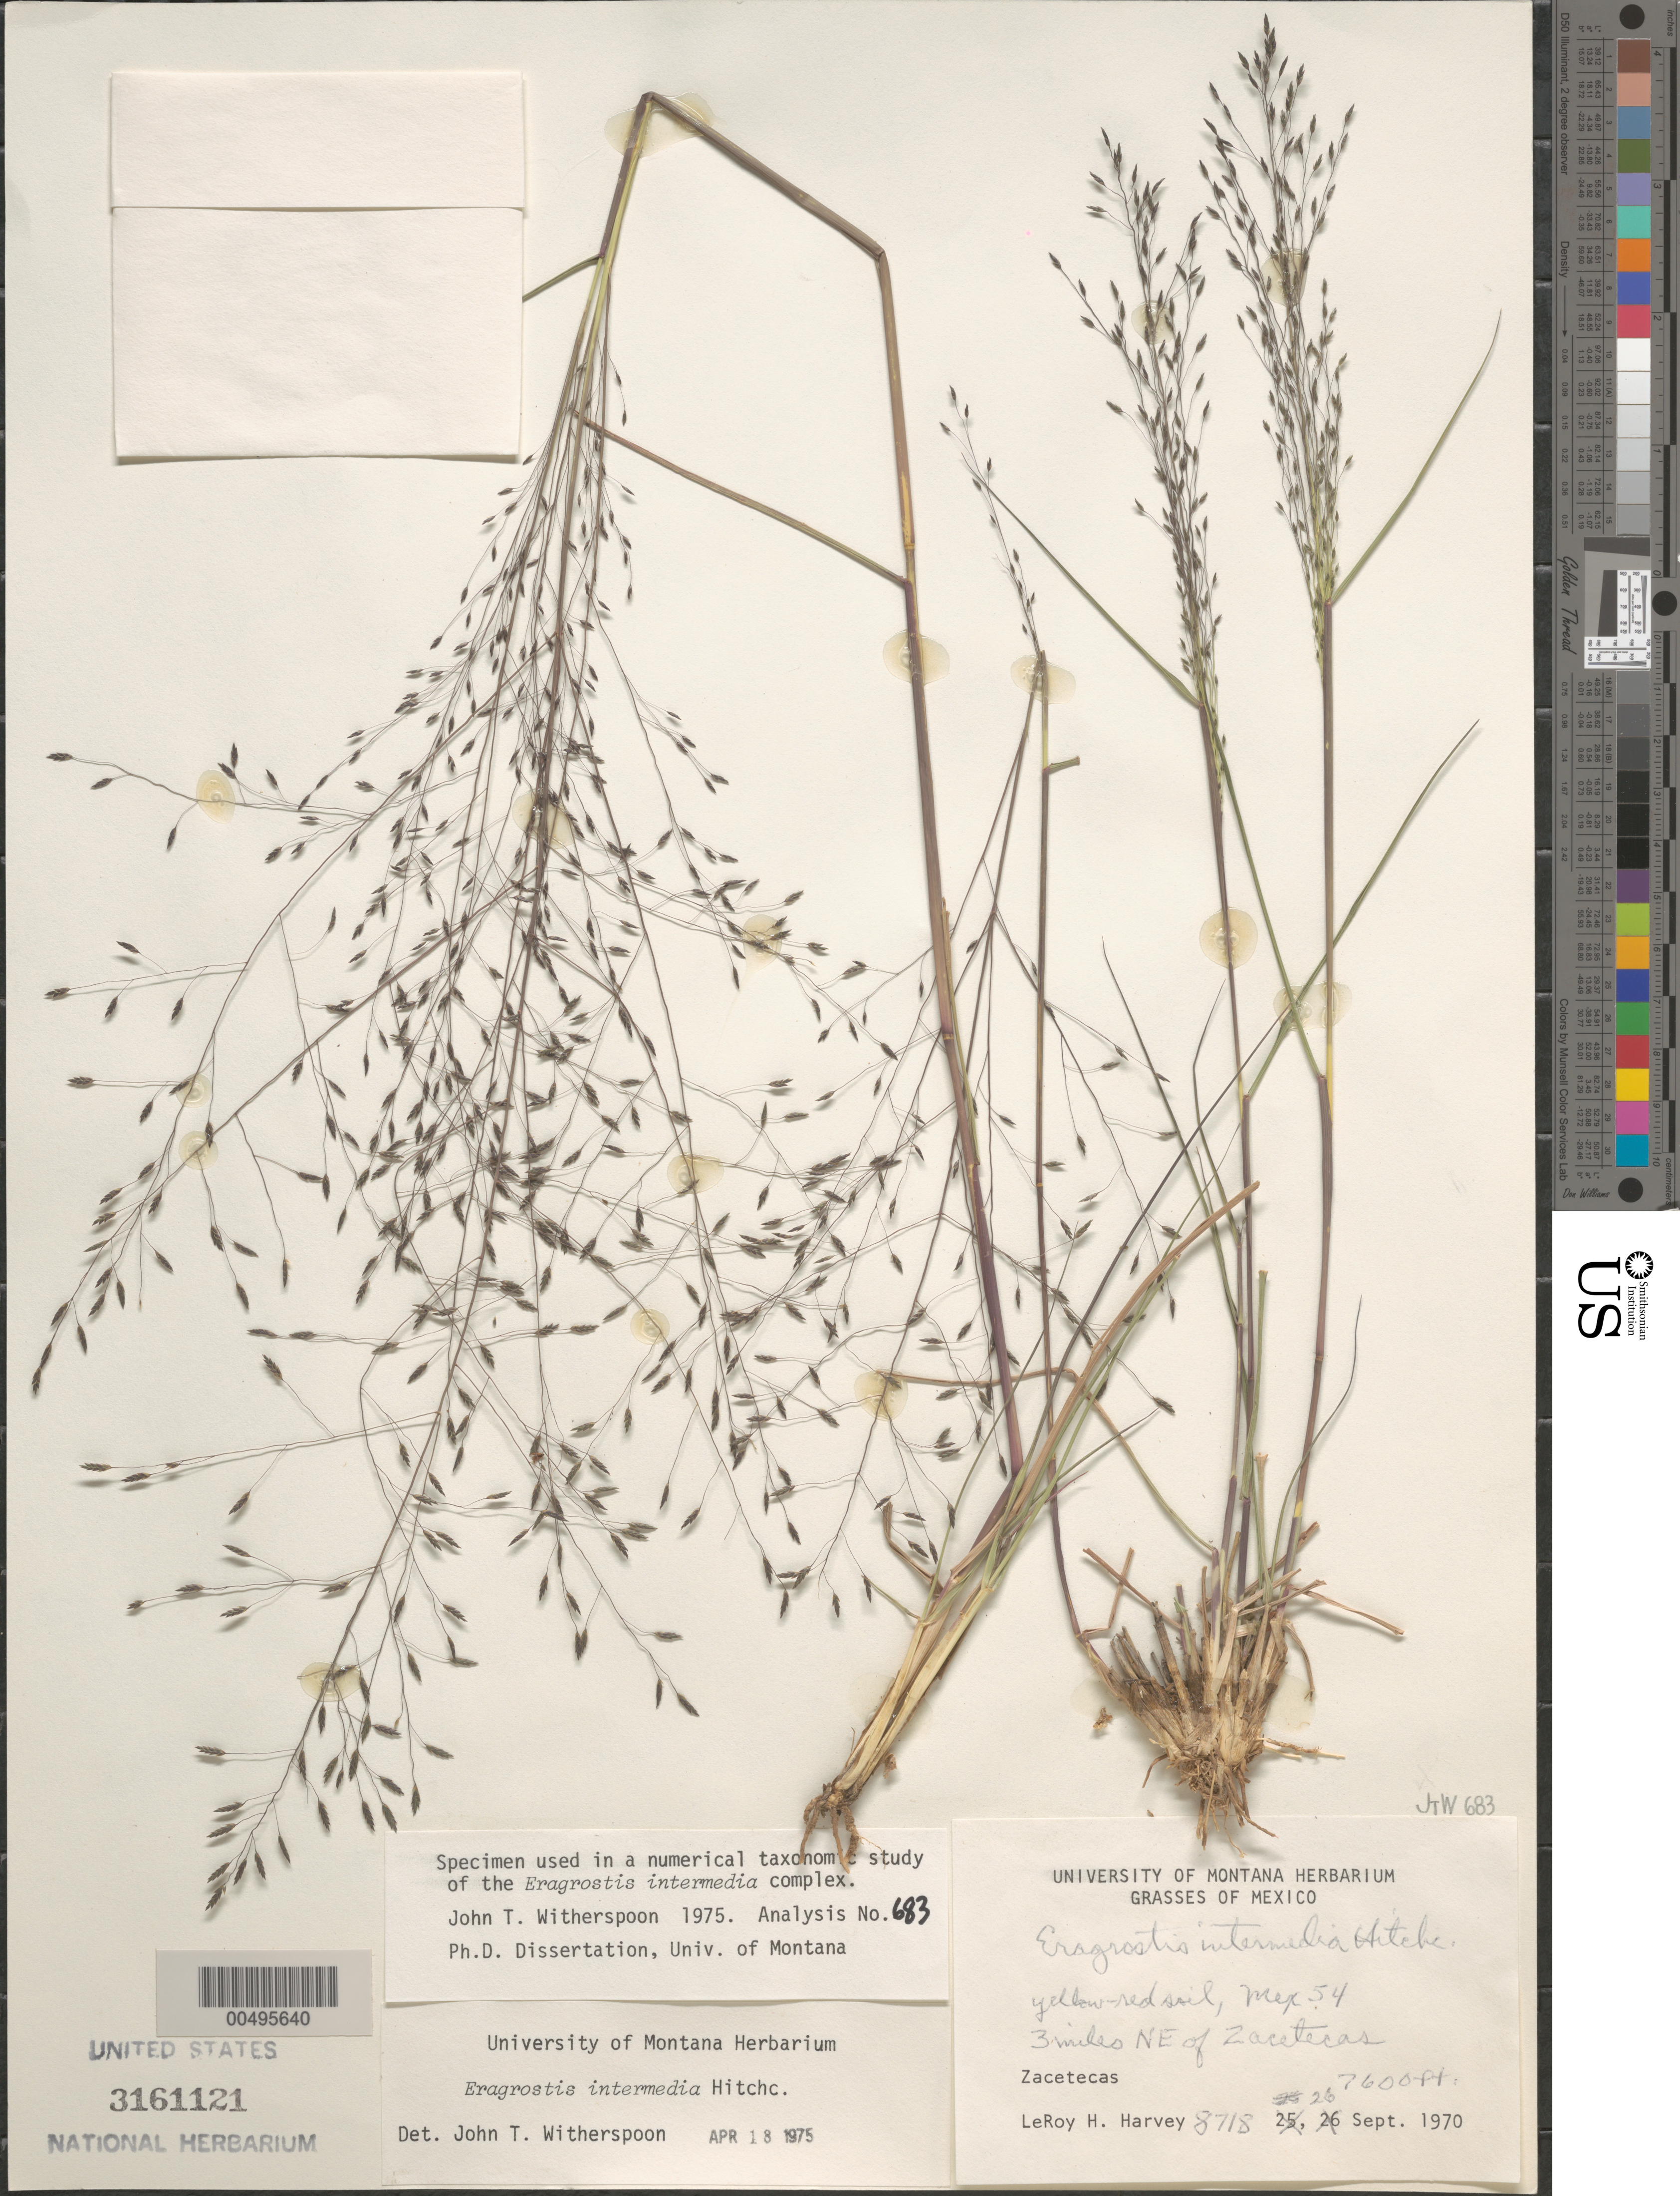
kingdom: Plantae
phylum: Tracheophyta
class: Liliopsida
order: Poales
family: Poaceae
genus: Eragrostis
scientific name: Eragrostis intermedia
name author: Hitchc.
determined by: Witherspoon, John T.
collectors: L. H. Harvey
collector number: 8715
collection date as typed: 26 Sep 1970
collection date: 1970-09-26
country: Mexico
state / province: Zacatecas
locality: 3 mi NE of Zacatecas, Mex 54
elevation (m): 2316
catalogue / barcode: US 3161121